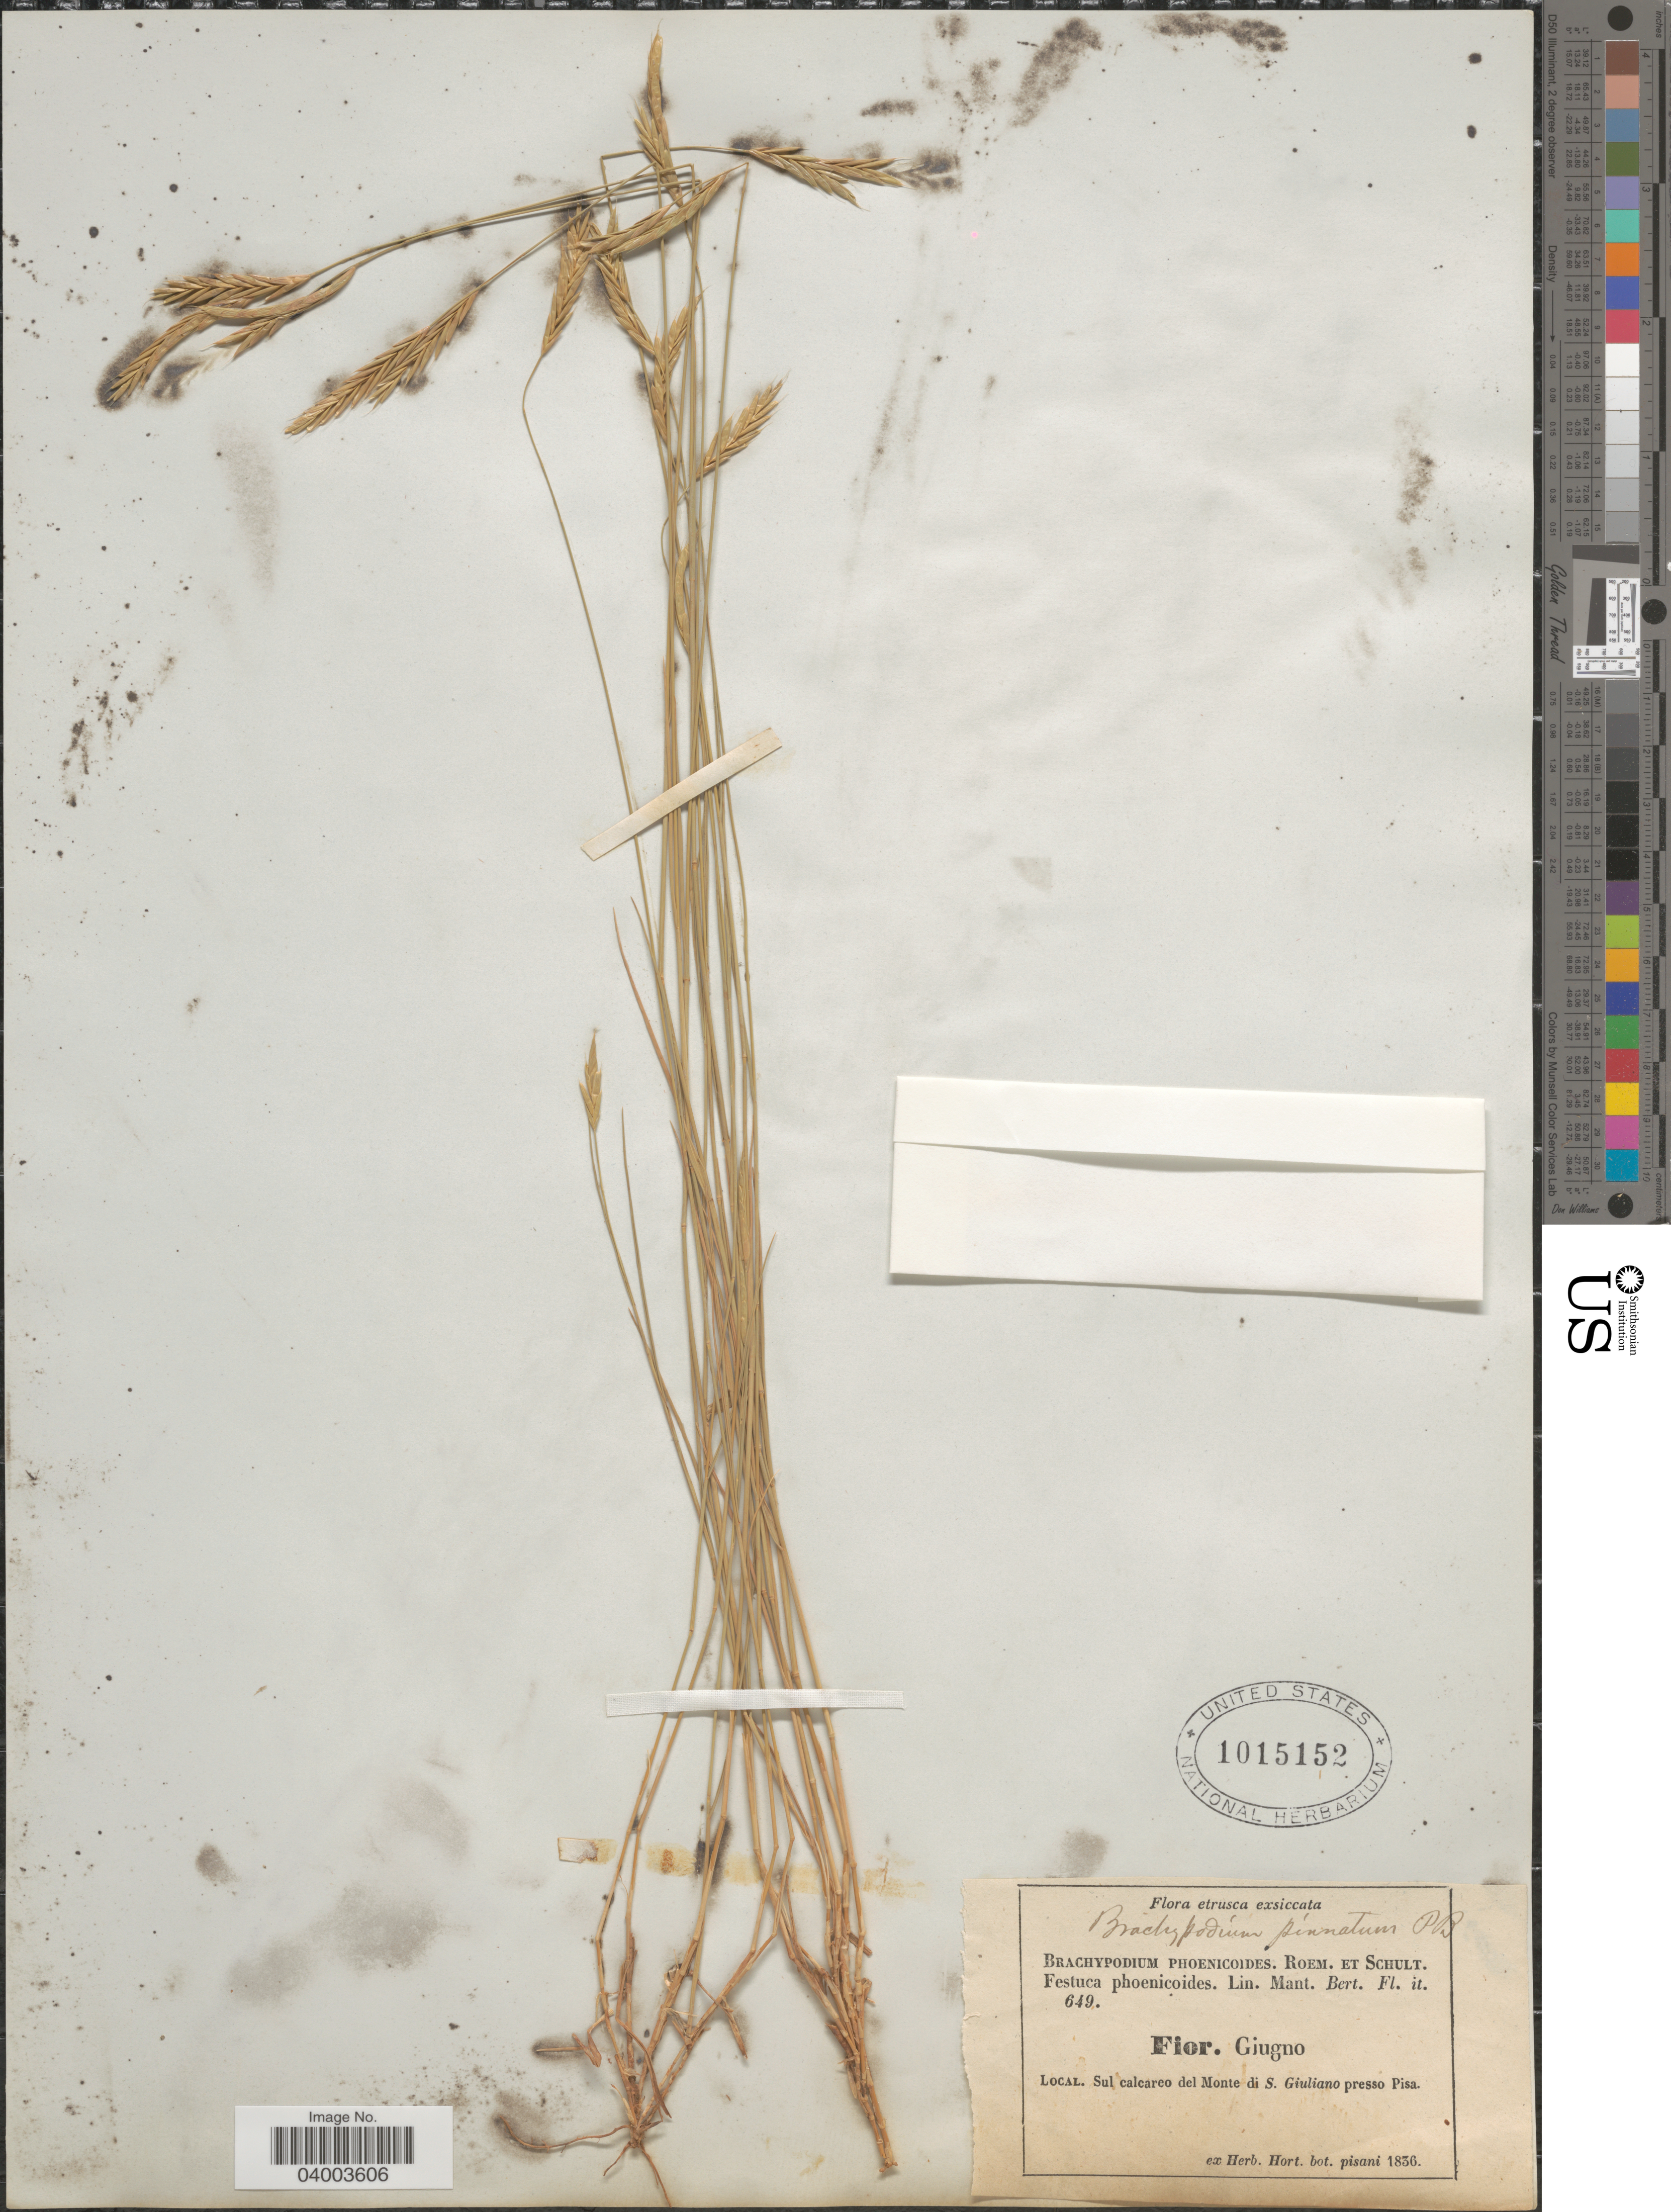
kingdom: Plantae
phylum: Tracheophyta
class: Liliopsida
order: Poales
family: Poaceae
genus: Brachypodium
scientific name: Brachypodium pinnatum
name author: (L.) P. Beauv.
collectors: ex herb. Hort. Bot. Pisani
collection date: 1836-06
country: Italy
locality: Sul calcareo del Monte di S. Giuliano presso Pisa.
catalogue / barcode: US 1015152